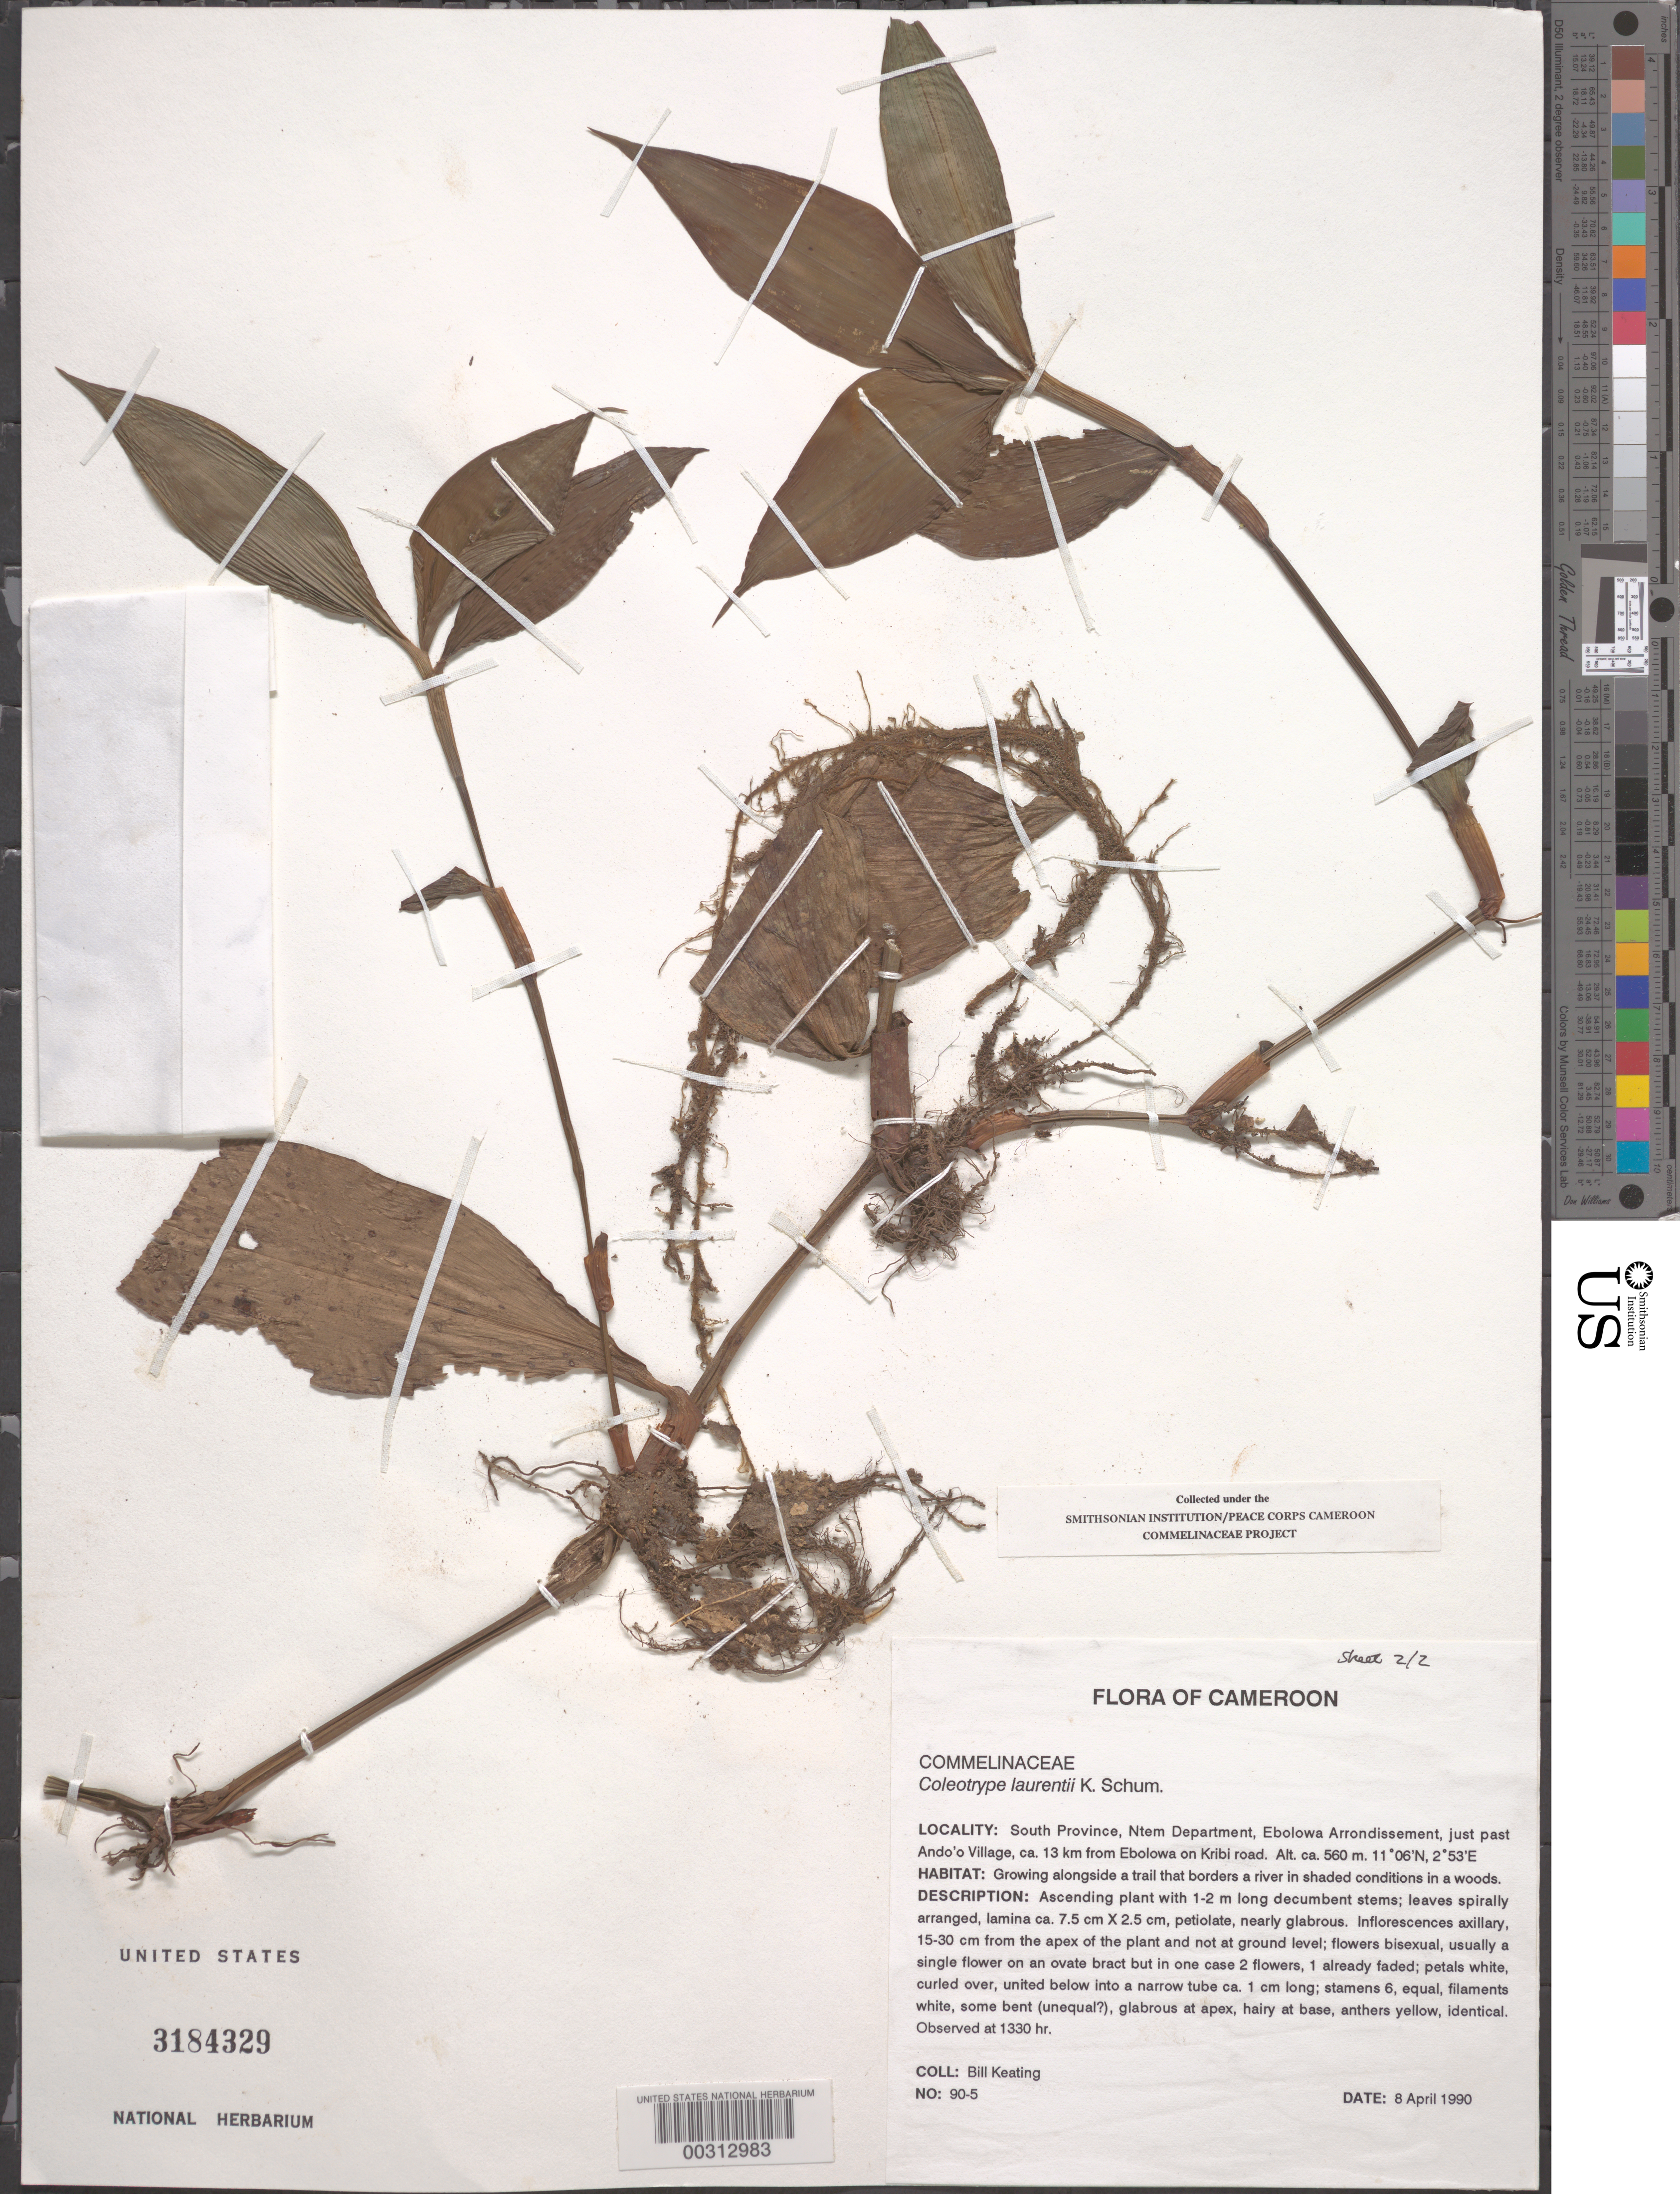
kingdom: Plantae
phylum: Tracheophyta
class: Liliopsida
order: Commelinales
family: Commelinaceae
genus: Coleotrype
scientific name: Coleotrype laurentii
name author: K. Schum.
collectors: B. Keating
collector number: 90-5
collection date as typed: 08 Apr 1990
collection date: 1990-04-08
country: Cameroon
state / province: Sud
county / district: Ntem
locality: Ebolowa arrondissement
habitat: Growing along trail in shaded woods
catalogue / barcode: US 3184329